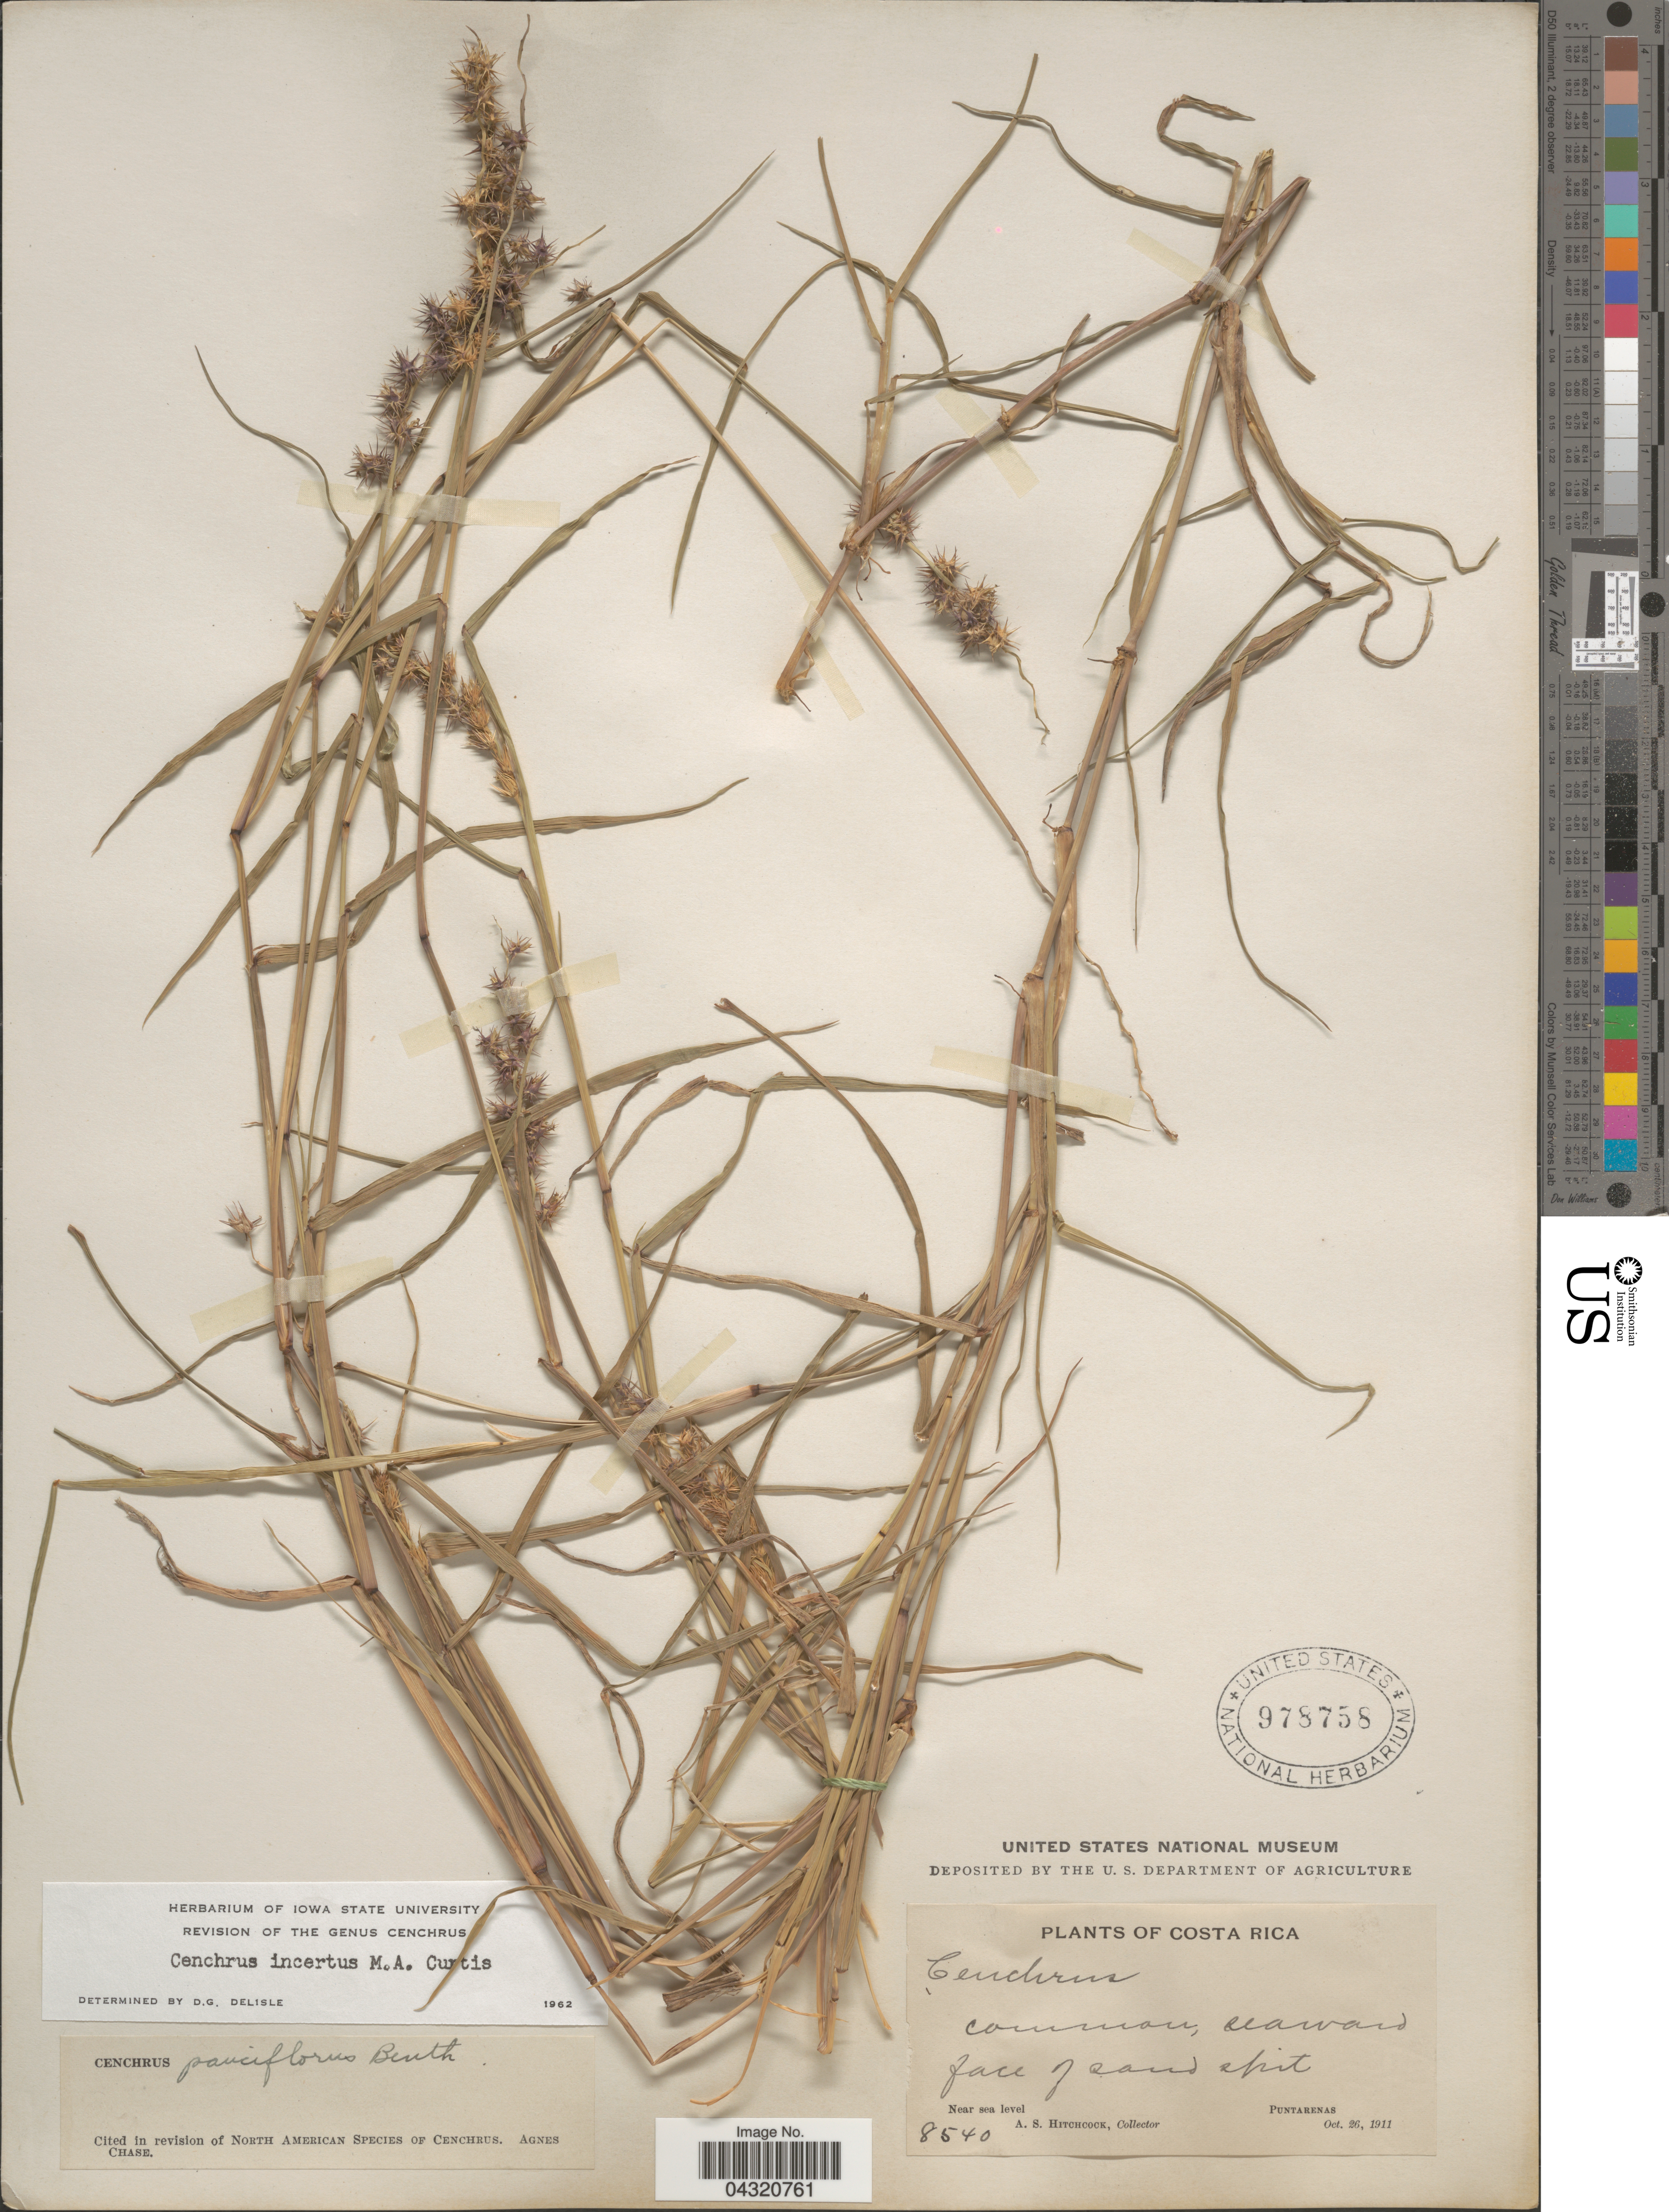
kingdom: Plantae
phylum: Tracheophyta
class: Liliopsida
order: Poales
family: Poaceae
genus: Cenchrus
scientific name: Cenchrus spinifex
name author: Cav.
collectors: A. S. Hitchcock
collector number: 8540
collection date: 1911-10-26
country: Costa Rica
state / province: Puntarenas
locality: Common, seaward face of sand spit.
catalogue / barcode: US 978758